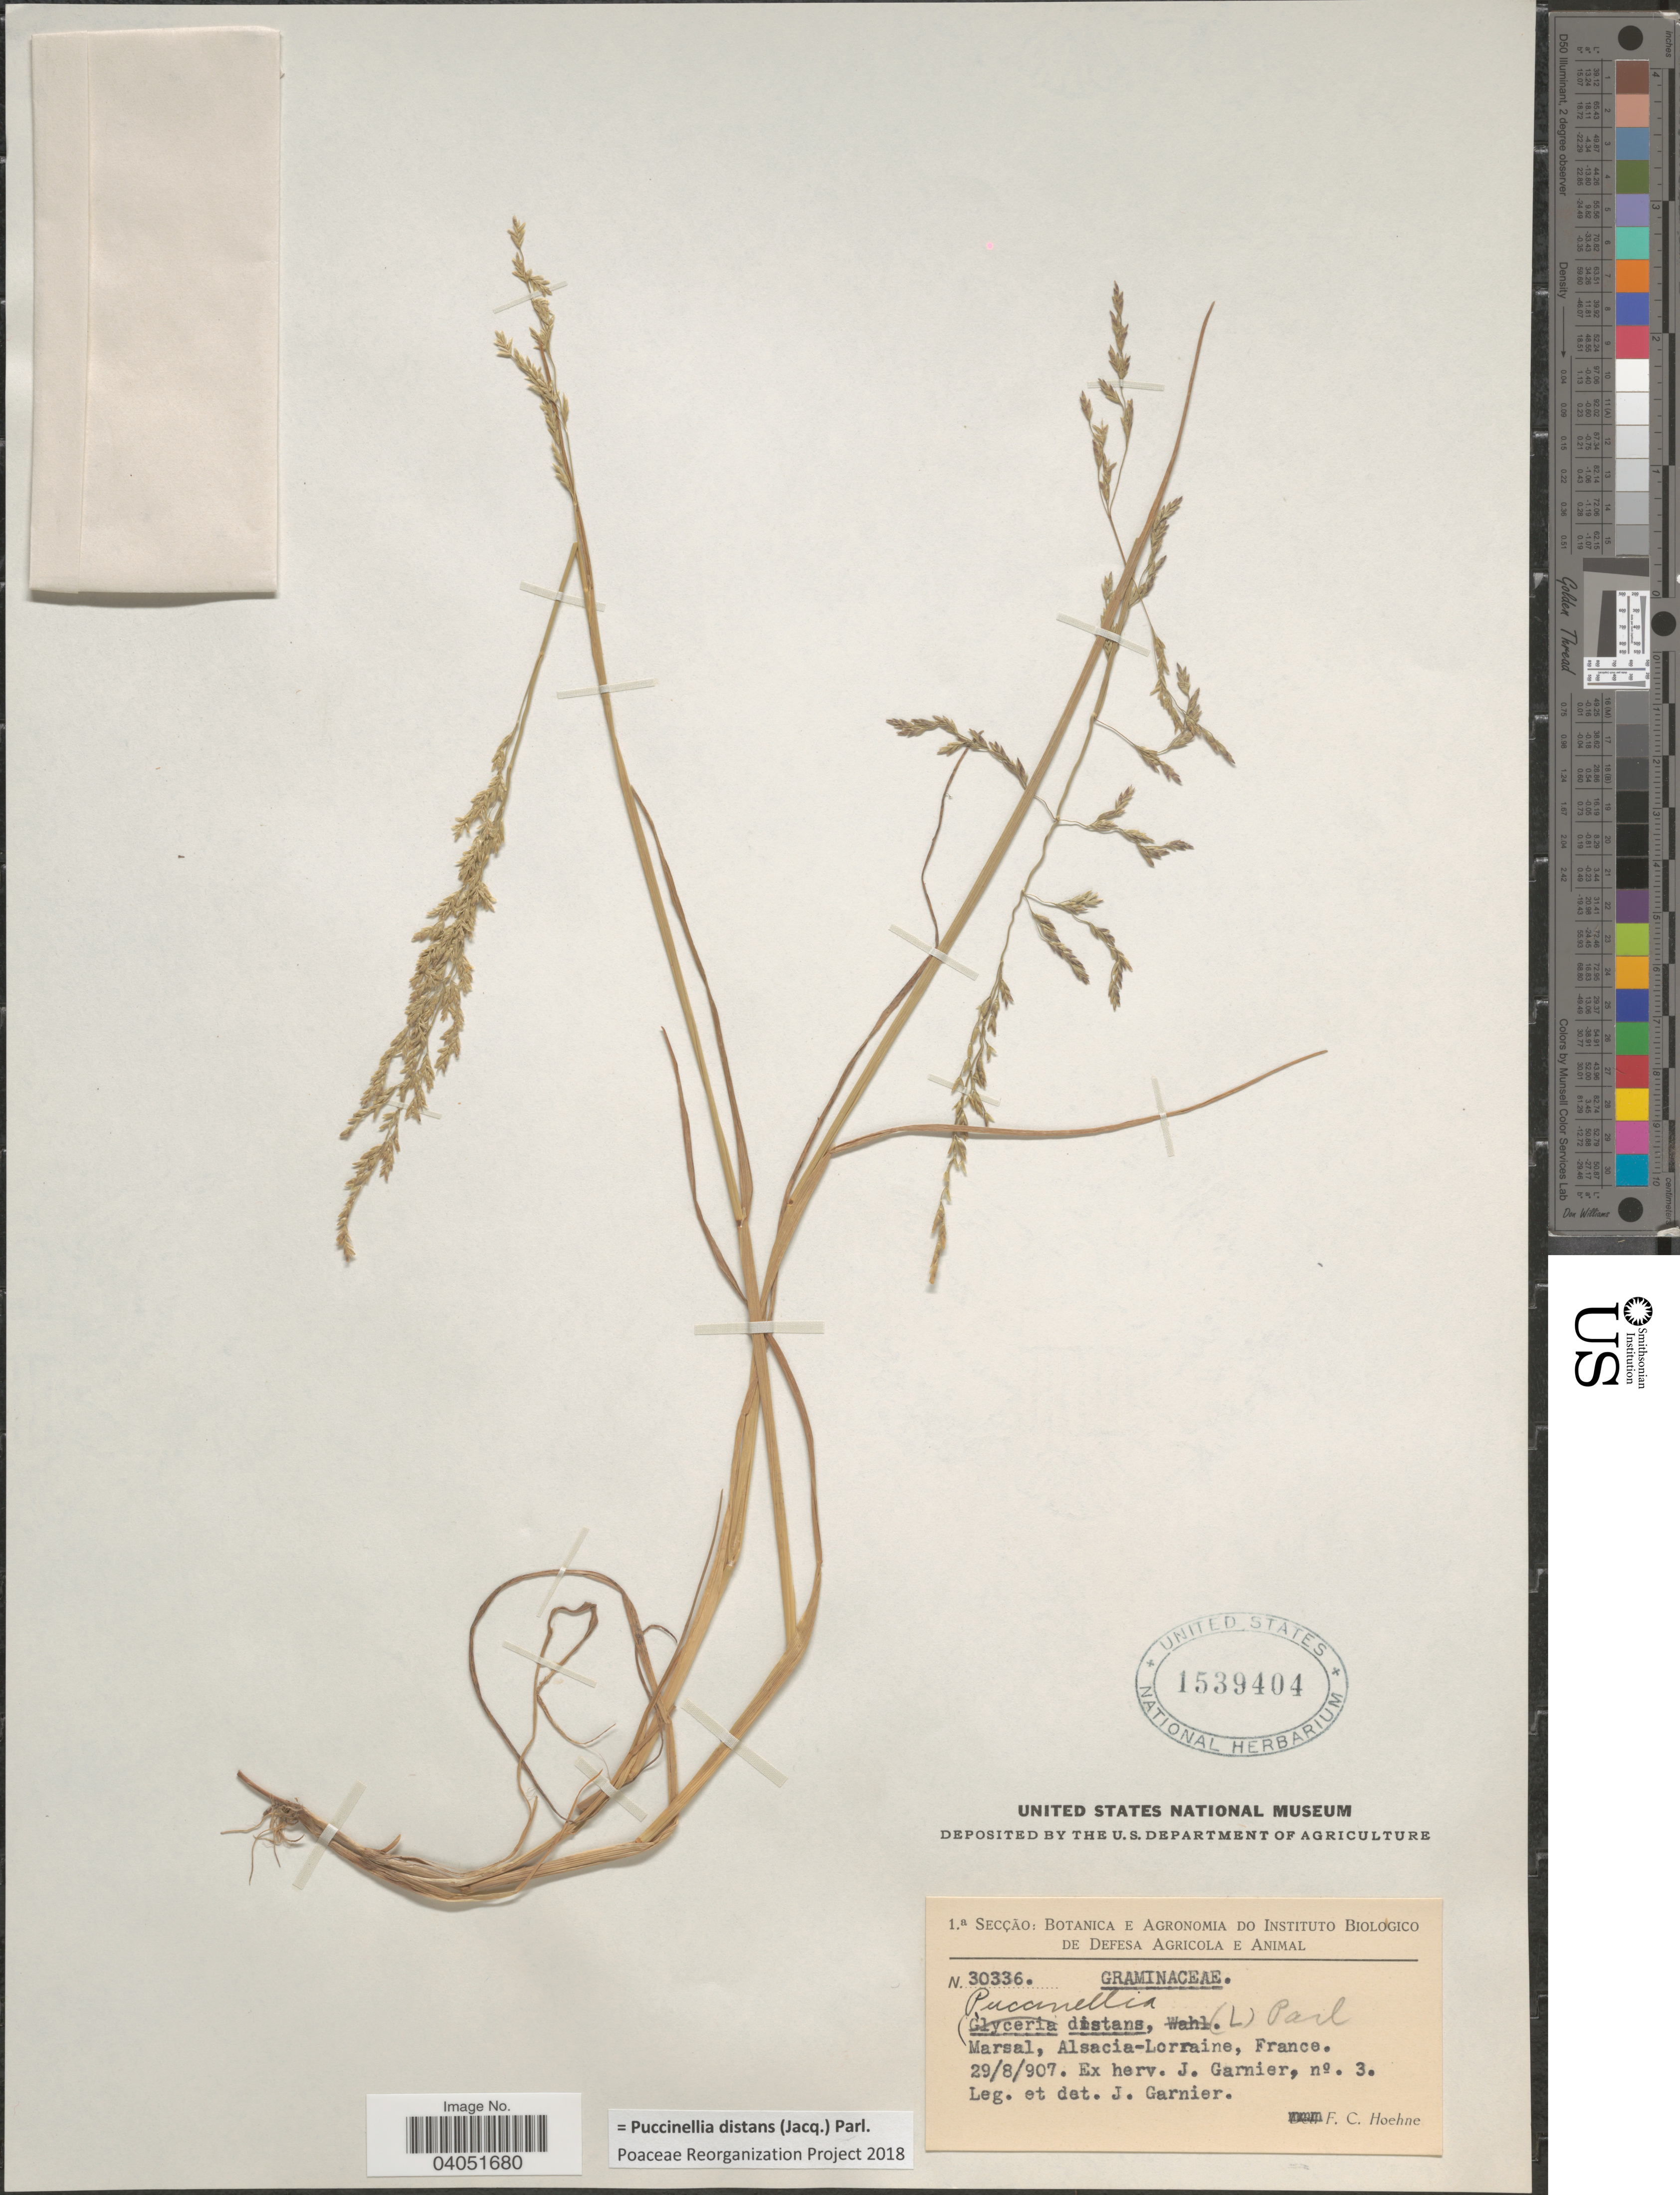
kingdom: Plantae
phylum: Tracheophyta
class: Liliopsida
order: Poales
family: Poaceae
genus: Puccinellia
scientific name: Puccinellia distans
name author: (Jacq.) Parl.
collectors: J. Garnier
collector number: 30336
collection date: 1907-08-29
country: France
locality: Marsal, Alsacia-Lorraine.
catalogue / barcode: US 1539404